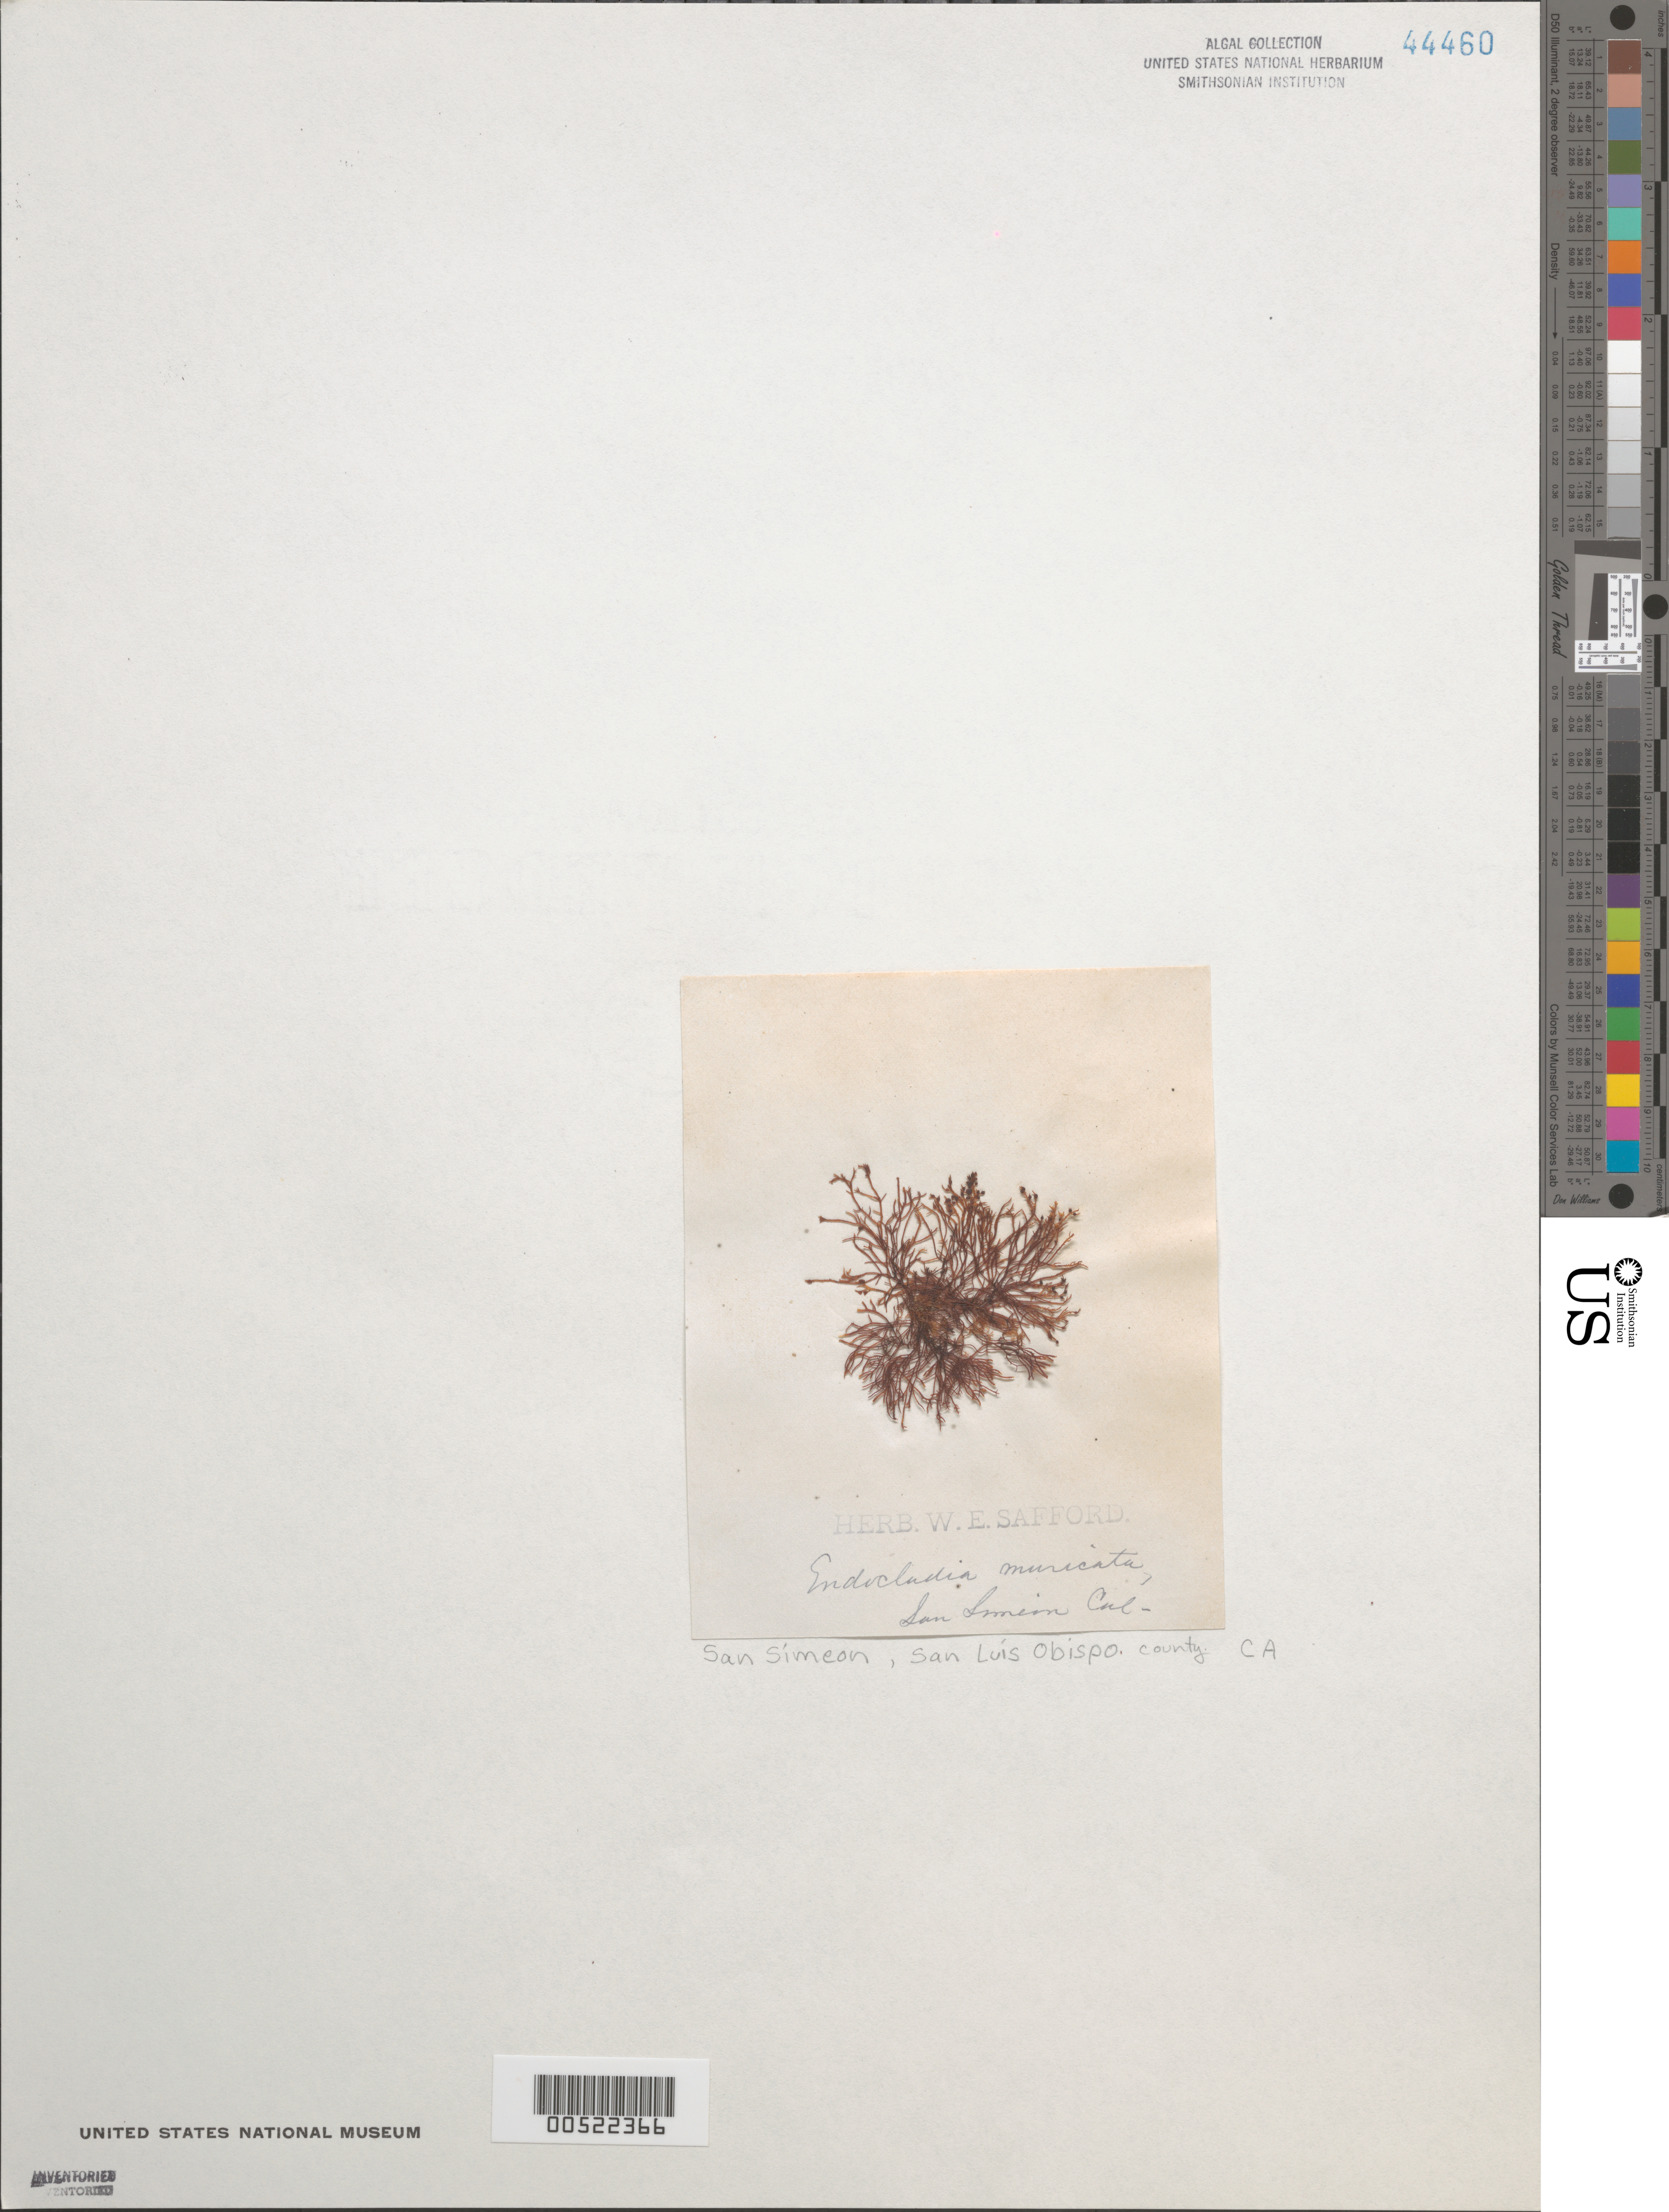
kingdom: Plantae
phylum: Rhodophyta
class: Florideophyceae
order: Gigartinales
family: Endocladiaceae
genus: Endocladia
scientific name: Endocladia muricata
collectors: W. E. Safford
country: United States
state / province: California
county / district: San Luis Obispo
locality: San Simeon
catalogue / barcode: US 44460